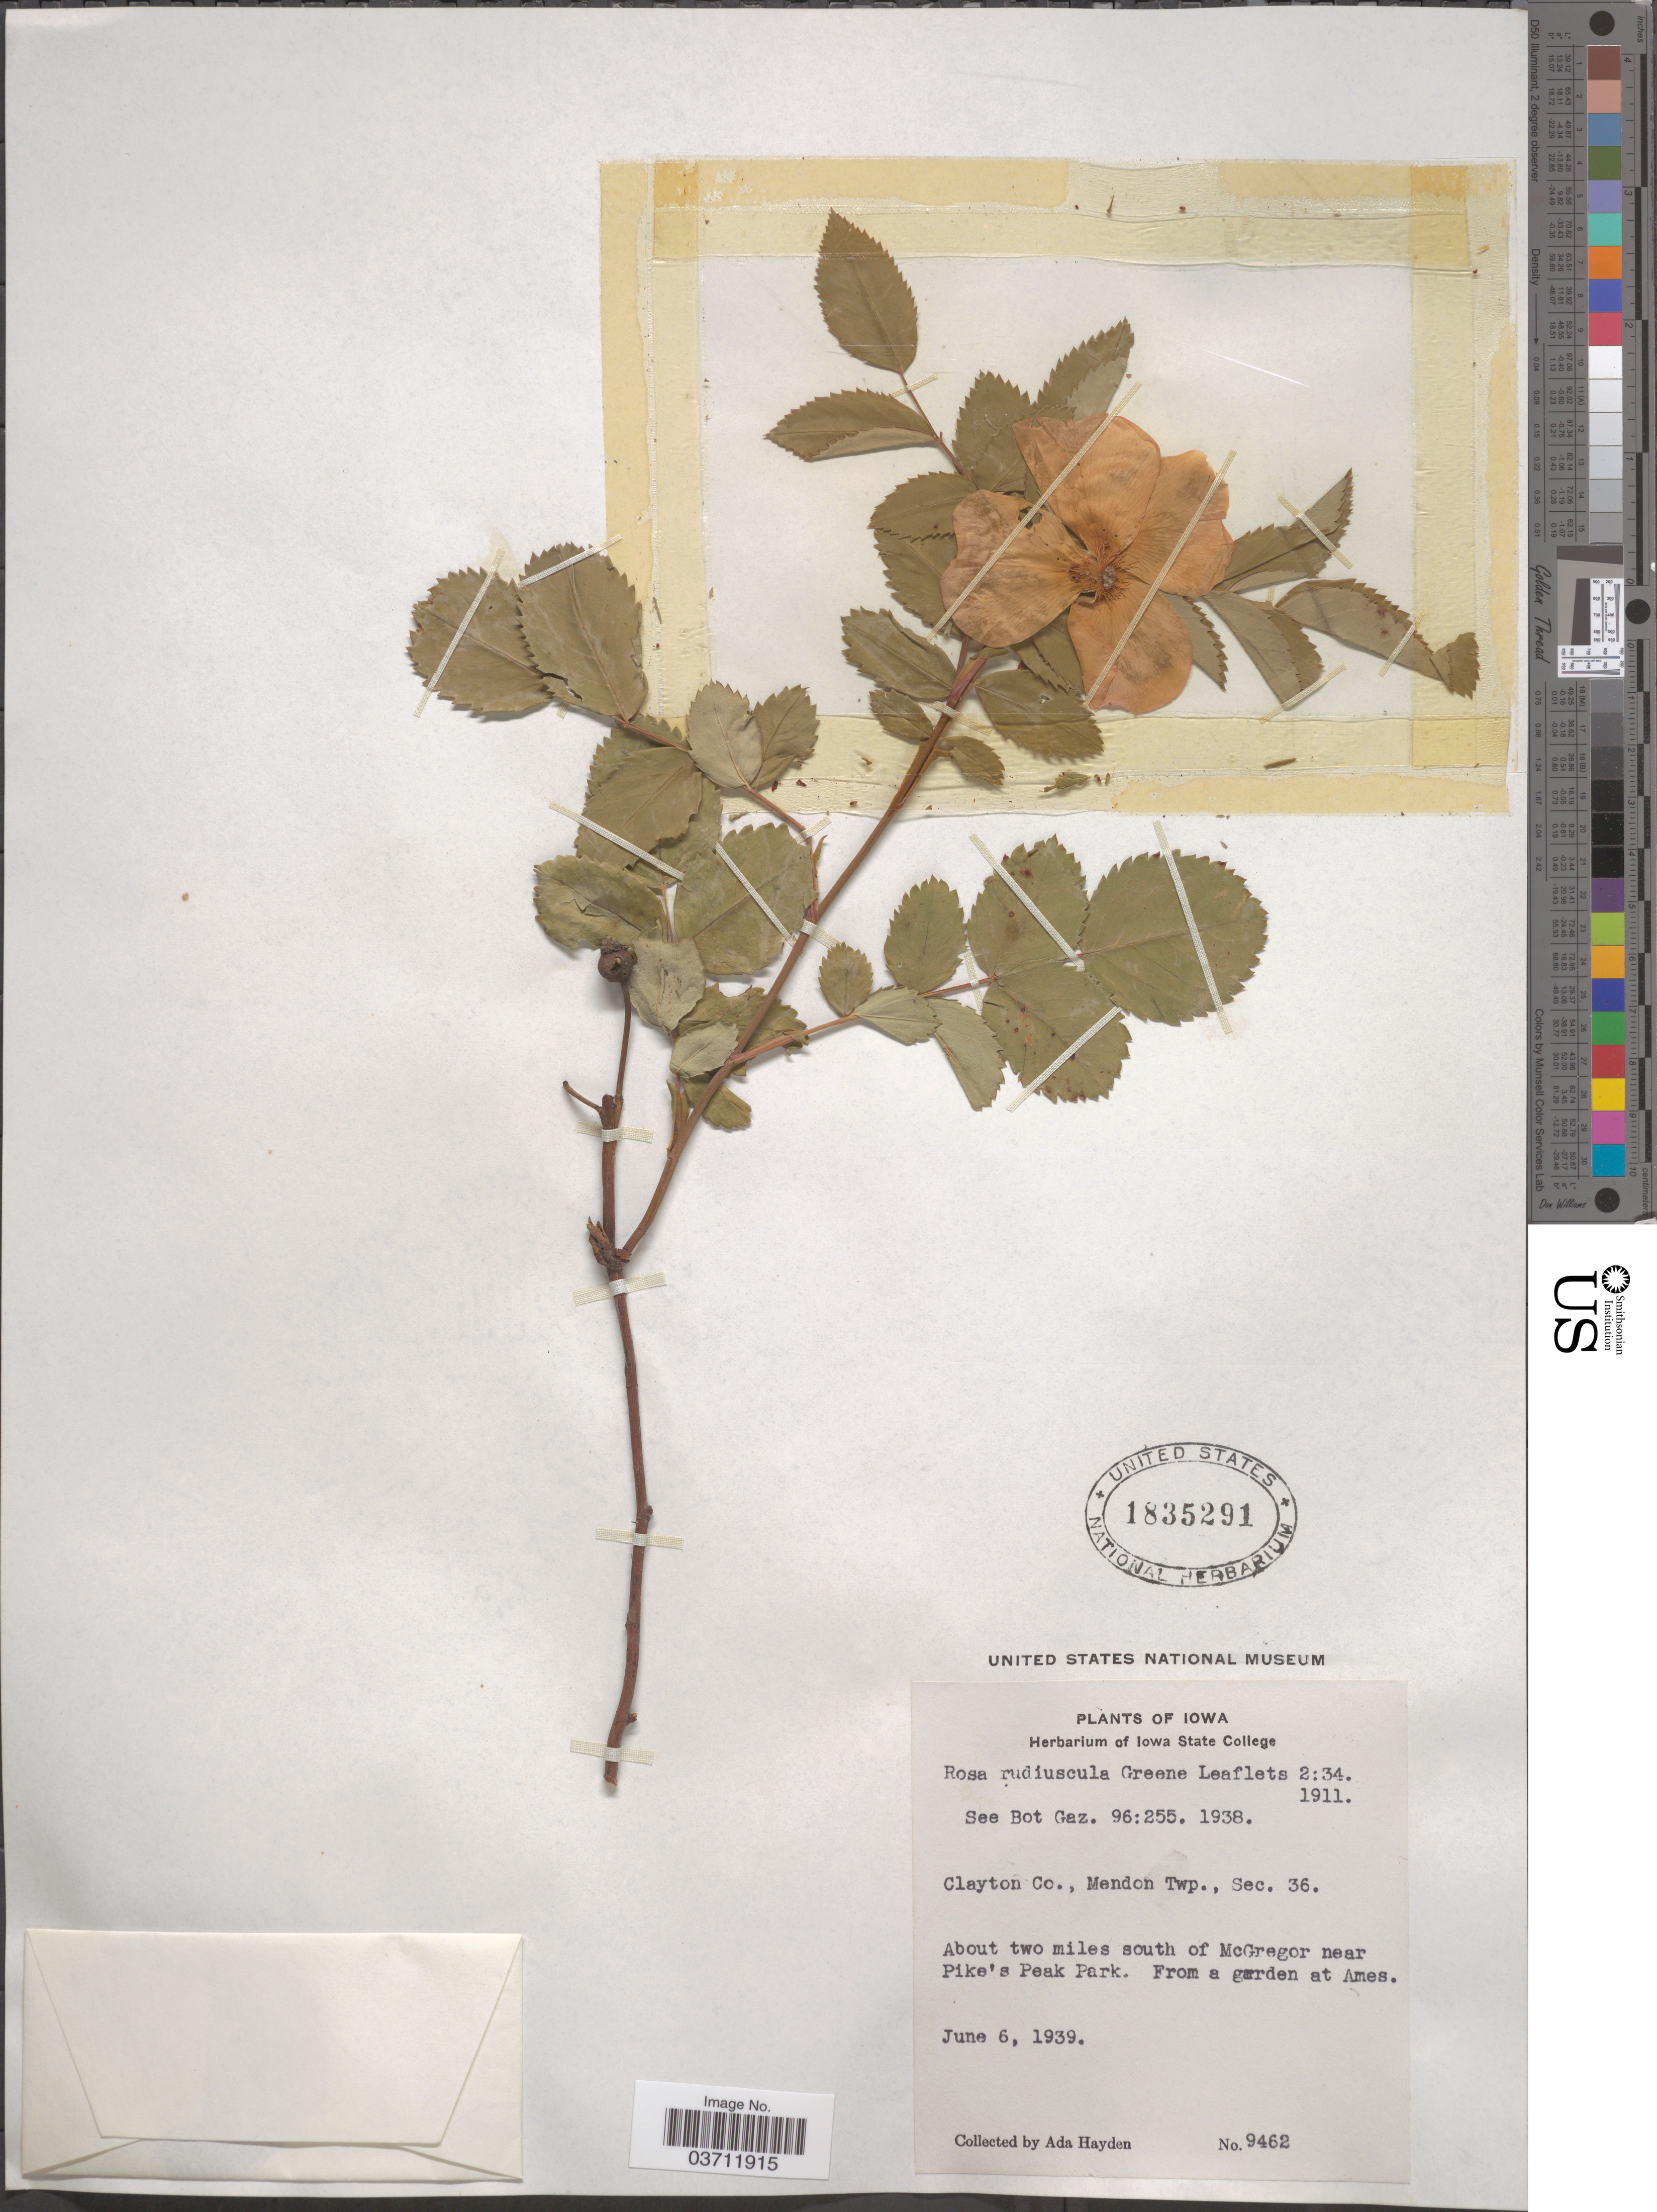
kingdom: Plantae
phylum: Tracheophyta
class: Magnoliopsida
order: Rosales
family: Rosaceae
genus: Rosa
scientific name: Rosa rudiuscula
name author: Greene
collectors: Ada Hayden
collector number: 9462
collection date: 1939-06-06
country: United States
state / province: Iowa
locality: Clayton Co., Mendon Twp., Sec. 36. About two miles south of McGregor near Pike's Peak Park. From garden at Ames.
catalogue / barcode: US 1835291